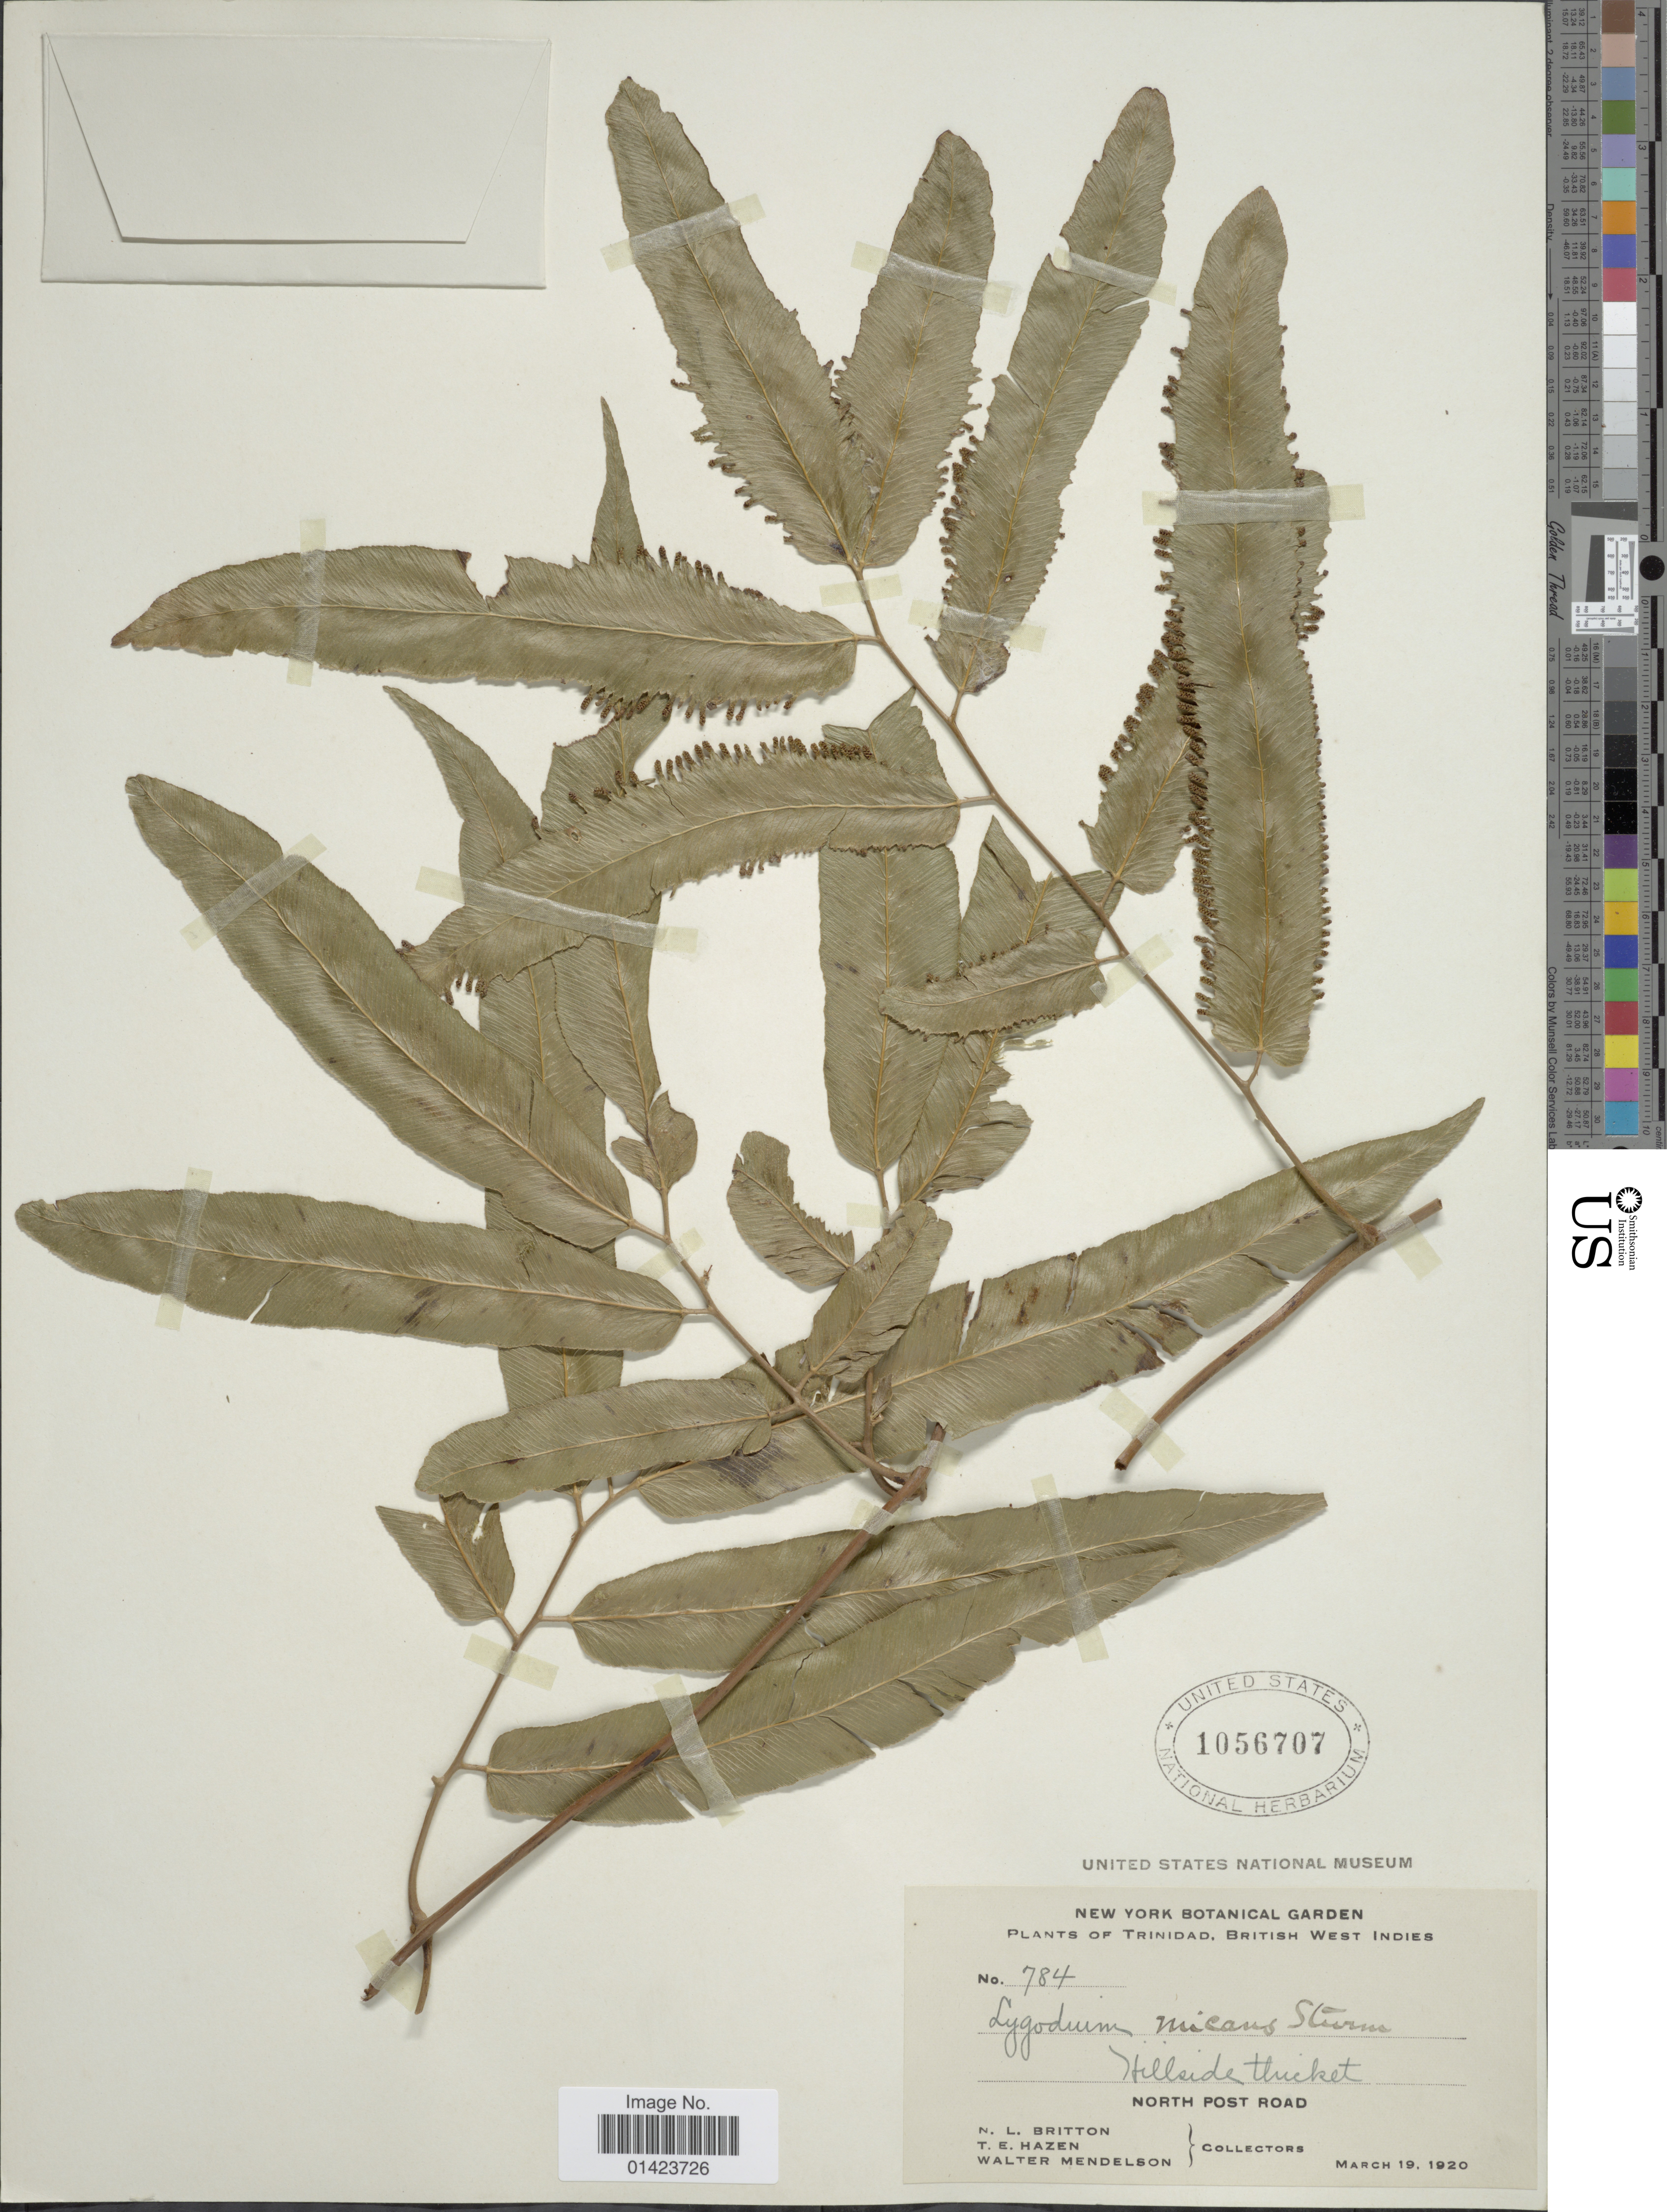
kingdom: Plantae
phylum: Tracheophyta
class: Polypodiopsida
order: Schizaeales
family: Lygodiaceae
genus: Lygodium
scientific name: Lygodium volubile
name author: Sw.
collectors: N. Britton, T. E. Hazen & W. Mendelson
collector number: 784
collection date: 1920-03-19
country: Trinidad and Tobago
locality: Trinidad, British West Indies. Hillside thicket, North Post Road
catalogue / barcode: US 1056707